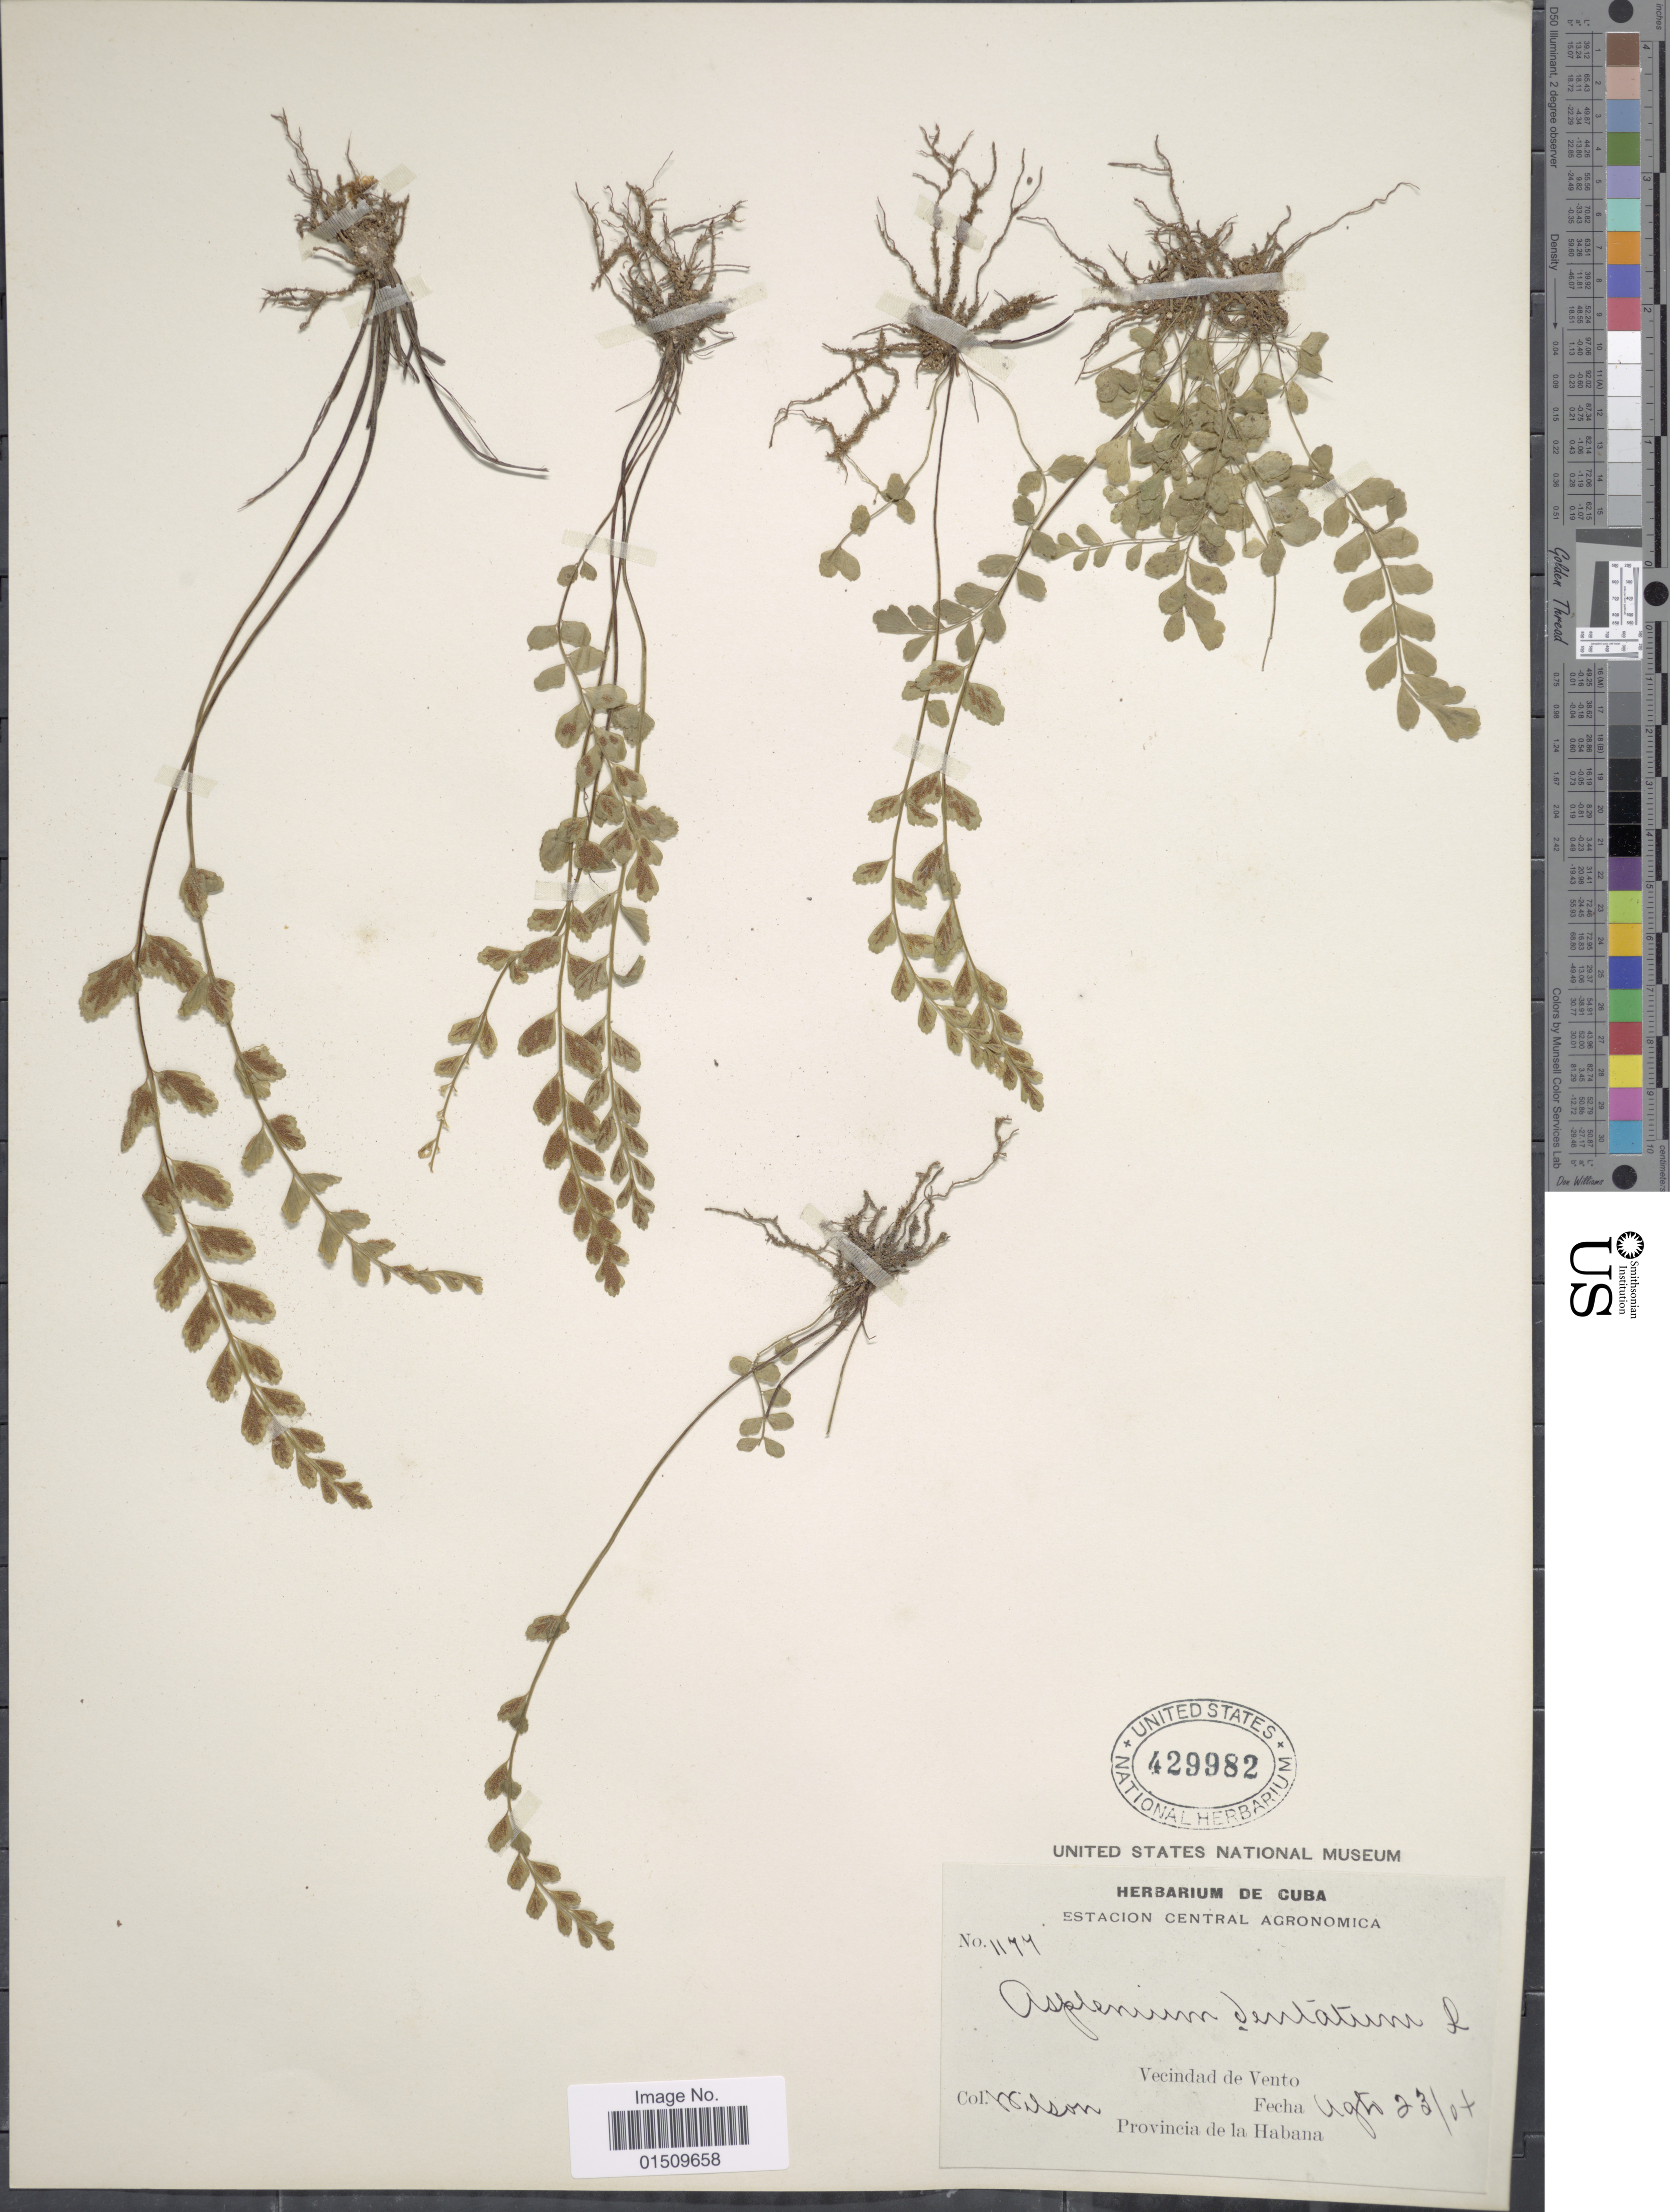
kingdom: Plantae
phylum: Tracheophyta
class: Polypodiopsida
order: Polypodiales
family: Aspleniaceae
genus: Asplenium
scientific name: Asplenium trichomanes-dentatum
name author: L.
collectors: -- Wilson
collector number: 1177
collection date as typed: Transcribed d/m/y: 23/8/4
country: Cuba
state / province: La Habana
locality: Cuba, estacion central Agronomica, Vecindad de Vento.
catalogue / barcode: US 429982